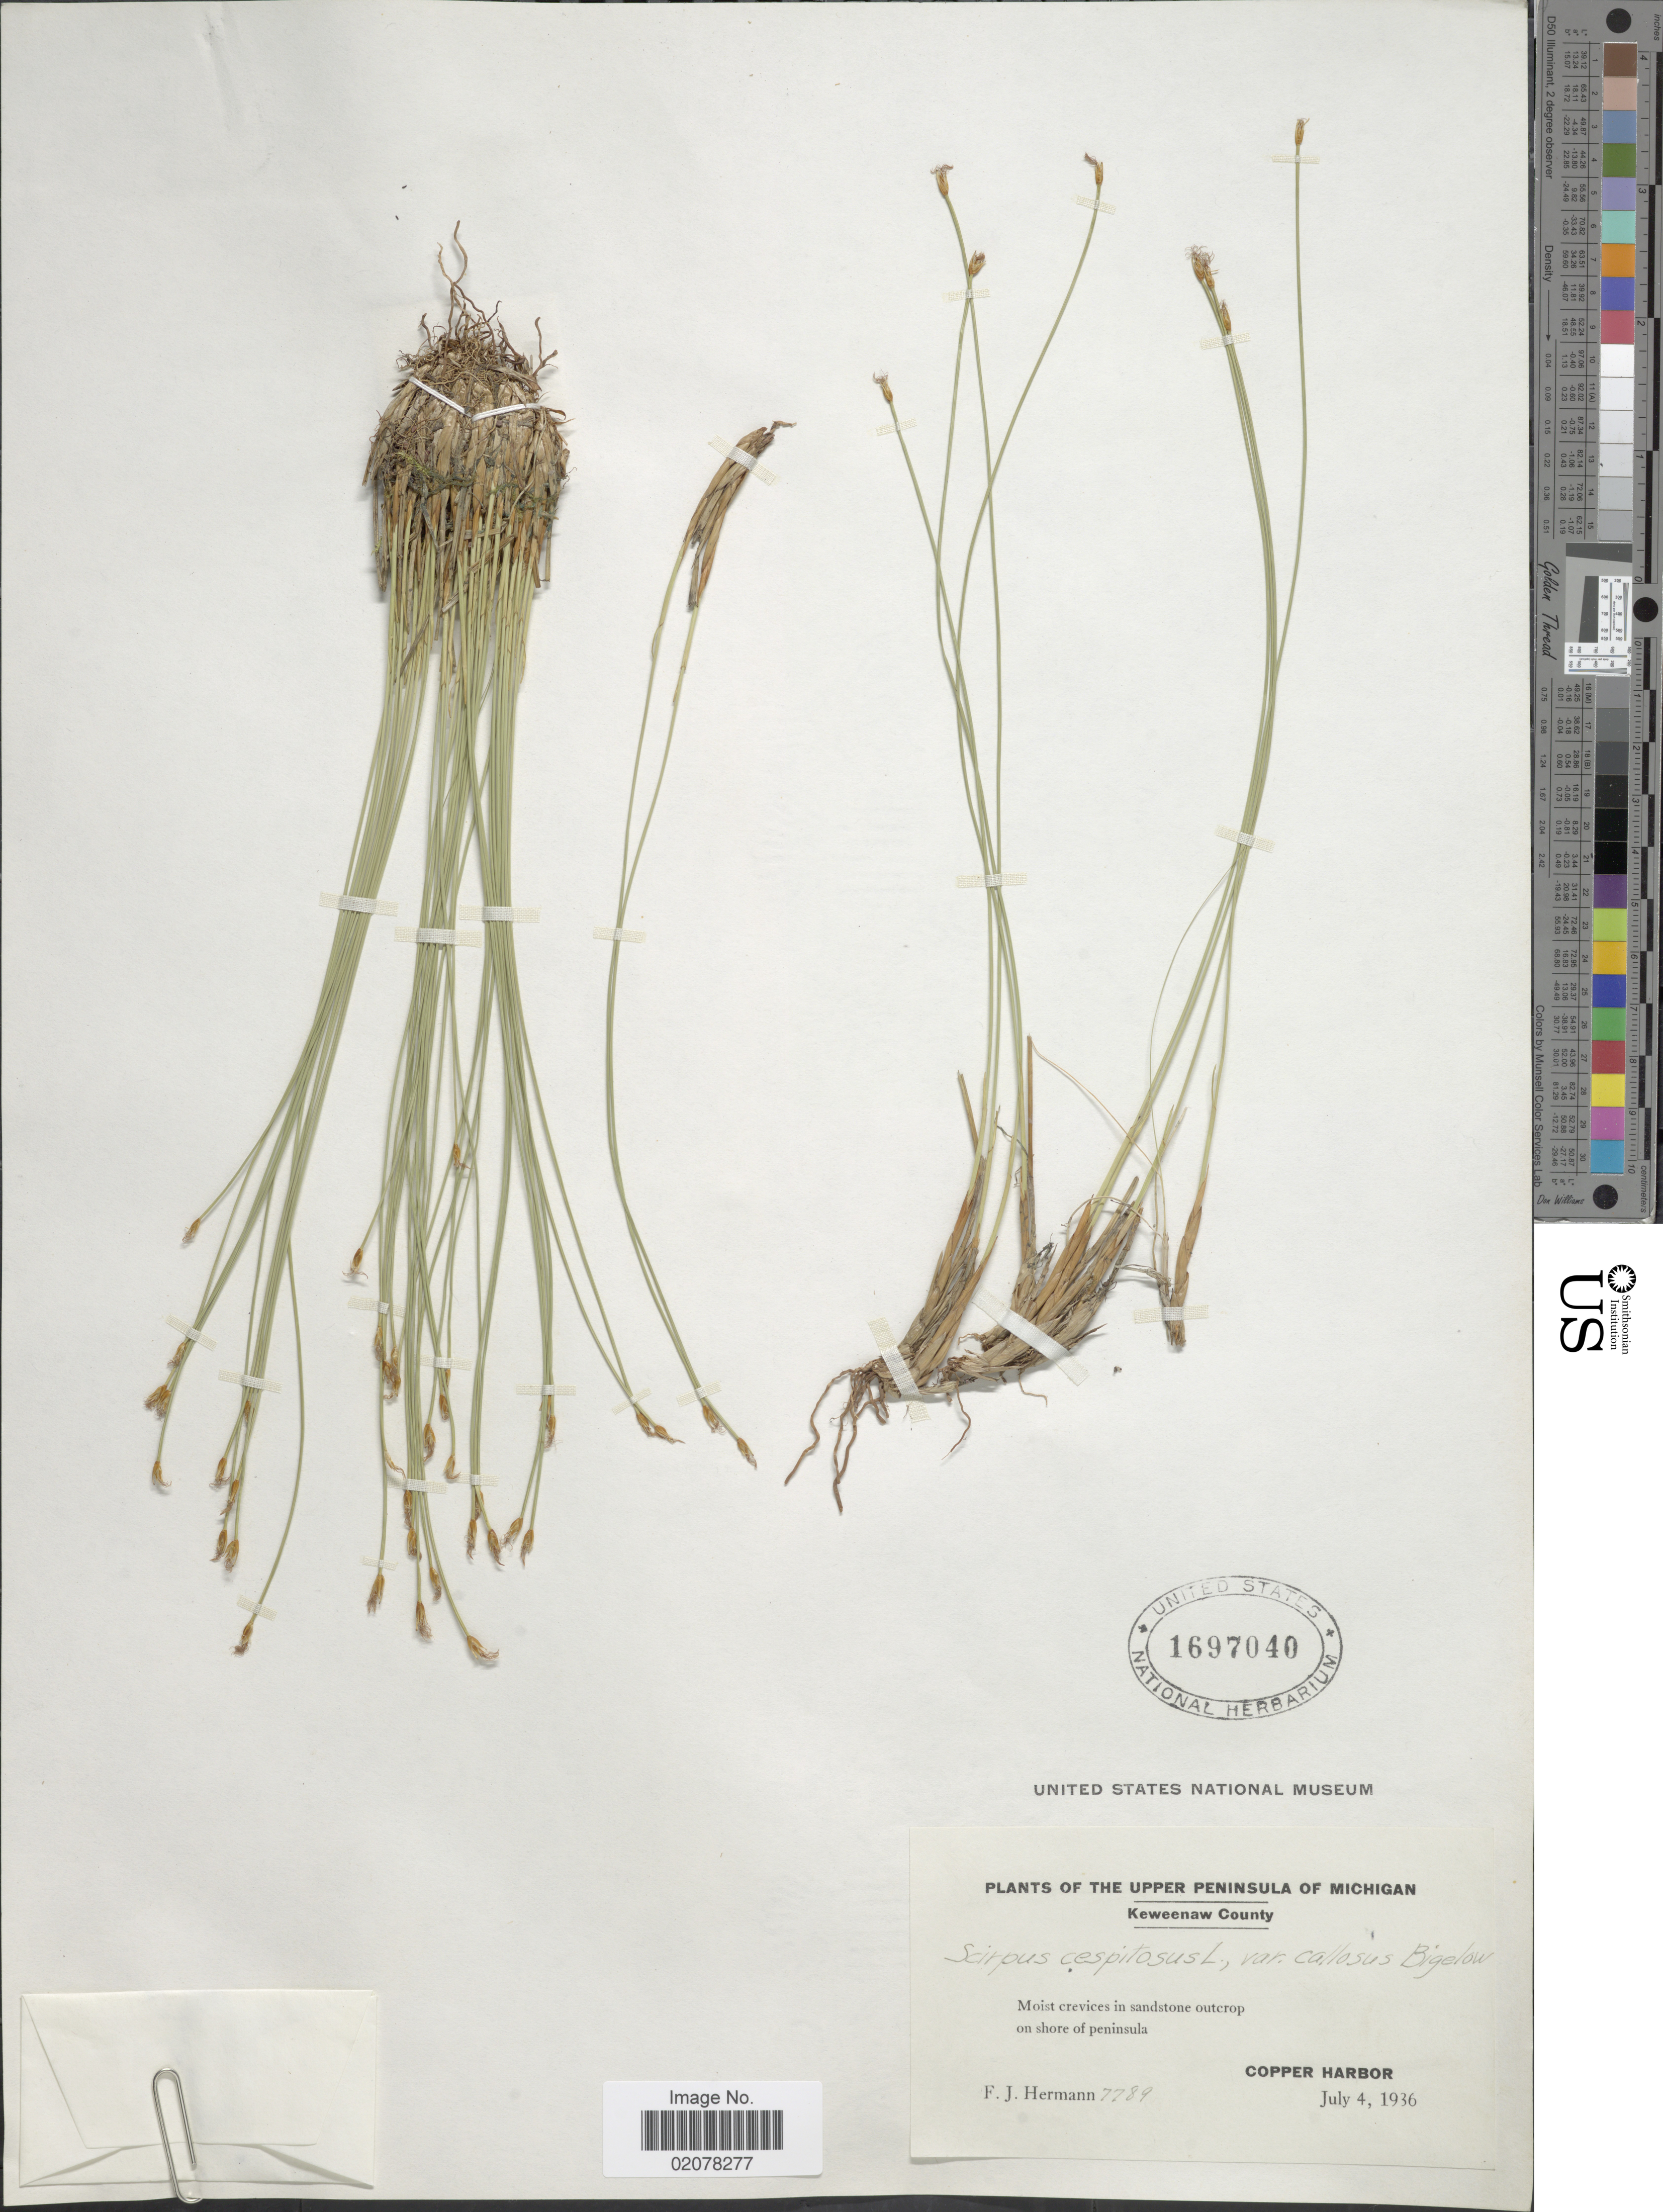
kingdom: Plantae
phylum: Tracheophyta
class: Liliopsida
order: Poales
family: Cyperaceae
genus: Trichophorum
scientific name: Trichophorum cespitosum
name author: (L.) Hartm.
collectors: F. J. Hermann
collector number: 7789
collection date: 1936-07-04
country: United States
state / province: Michigan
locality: Upper Peninsula of Michigan, Keweenaw County, moist crevices in sandstone outcrop on shore of Penninsula, Copper Harbor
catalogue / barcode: US 1697040